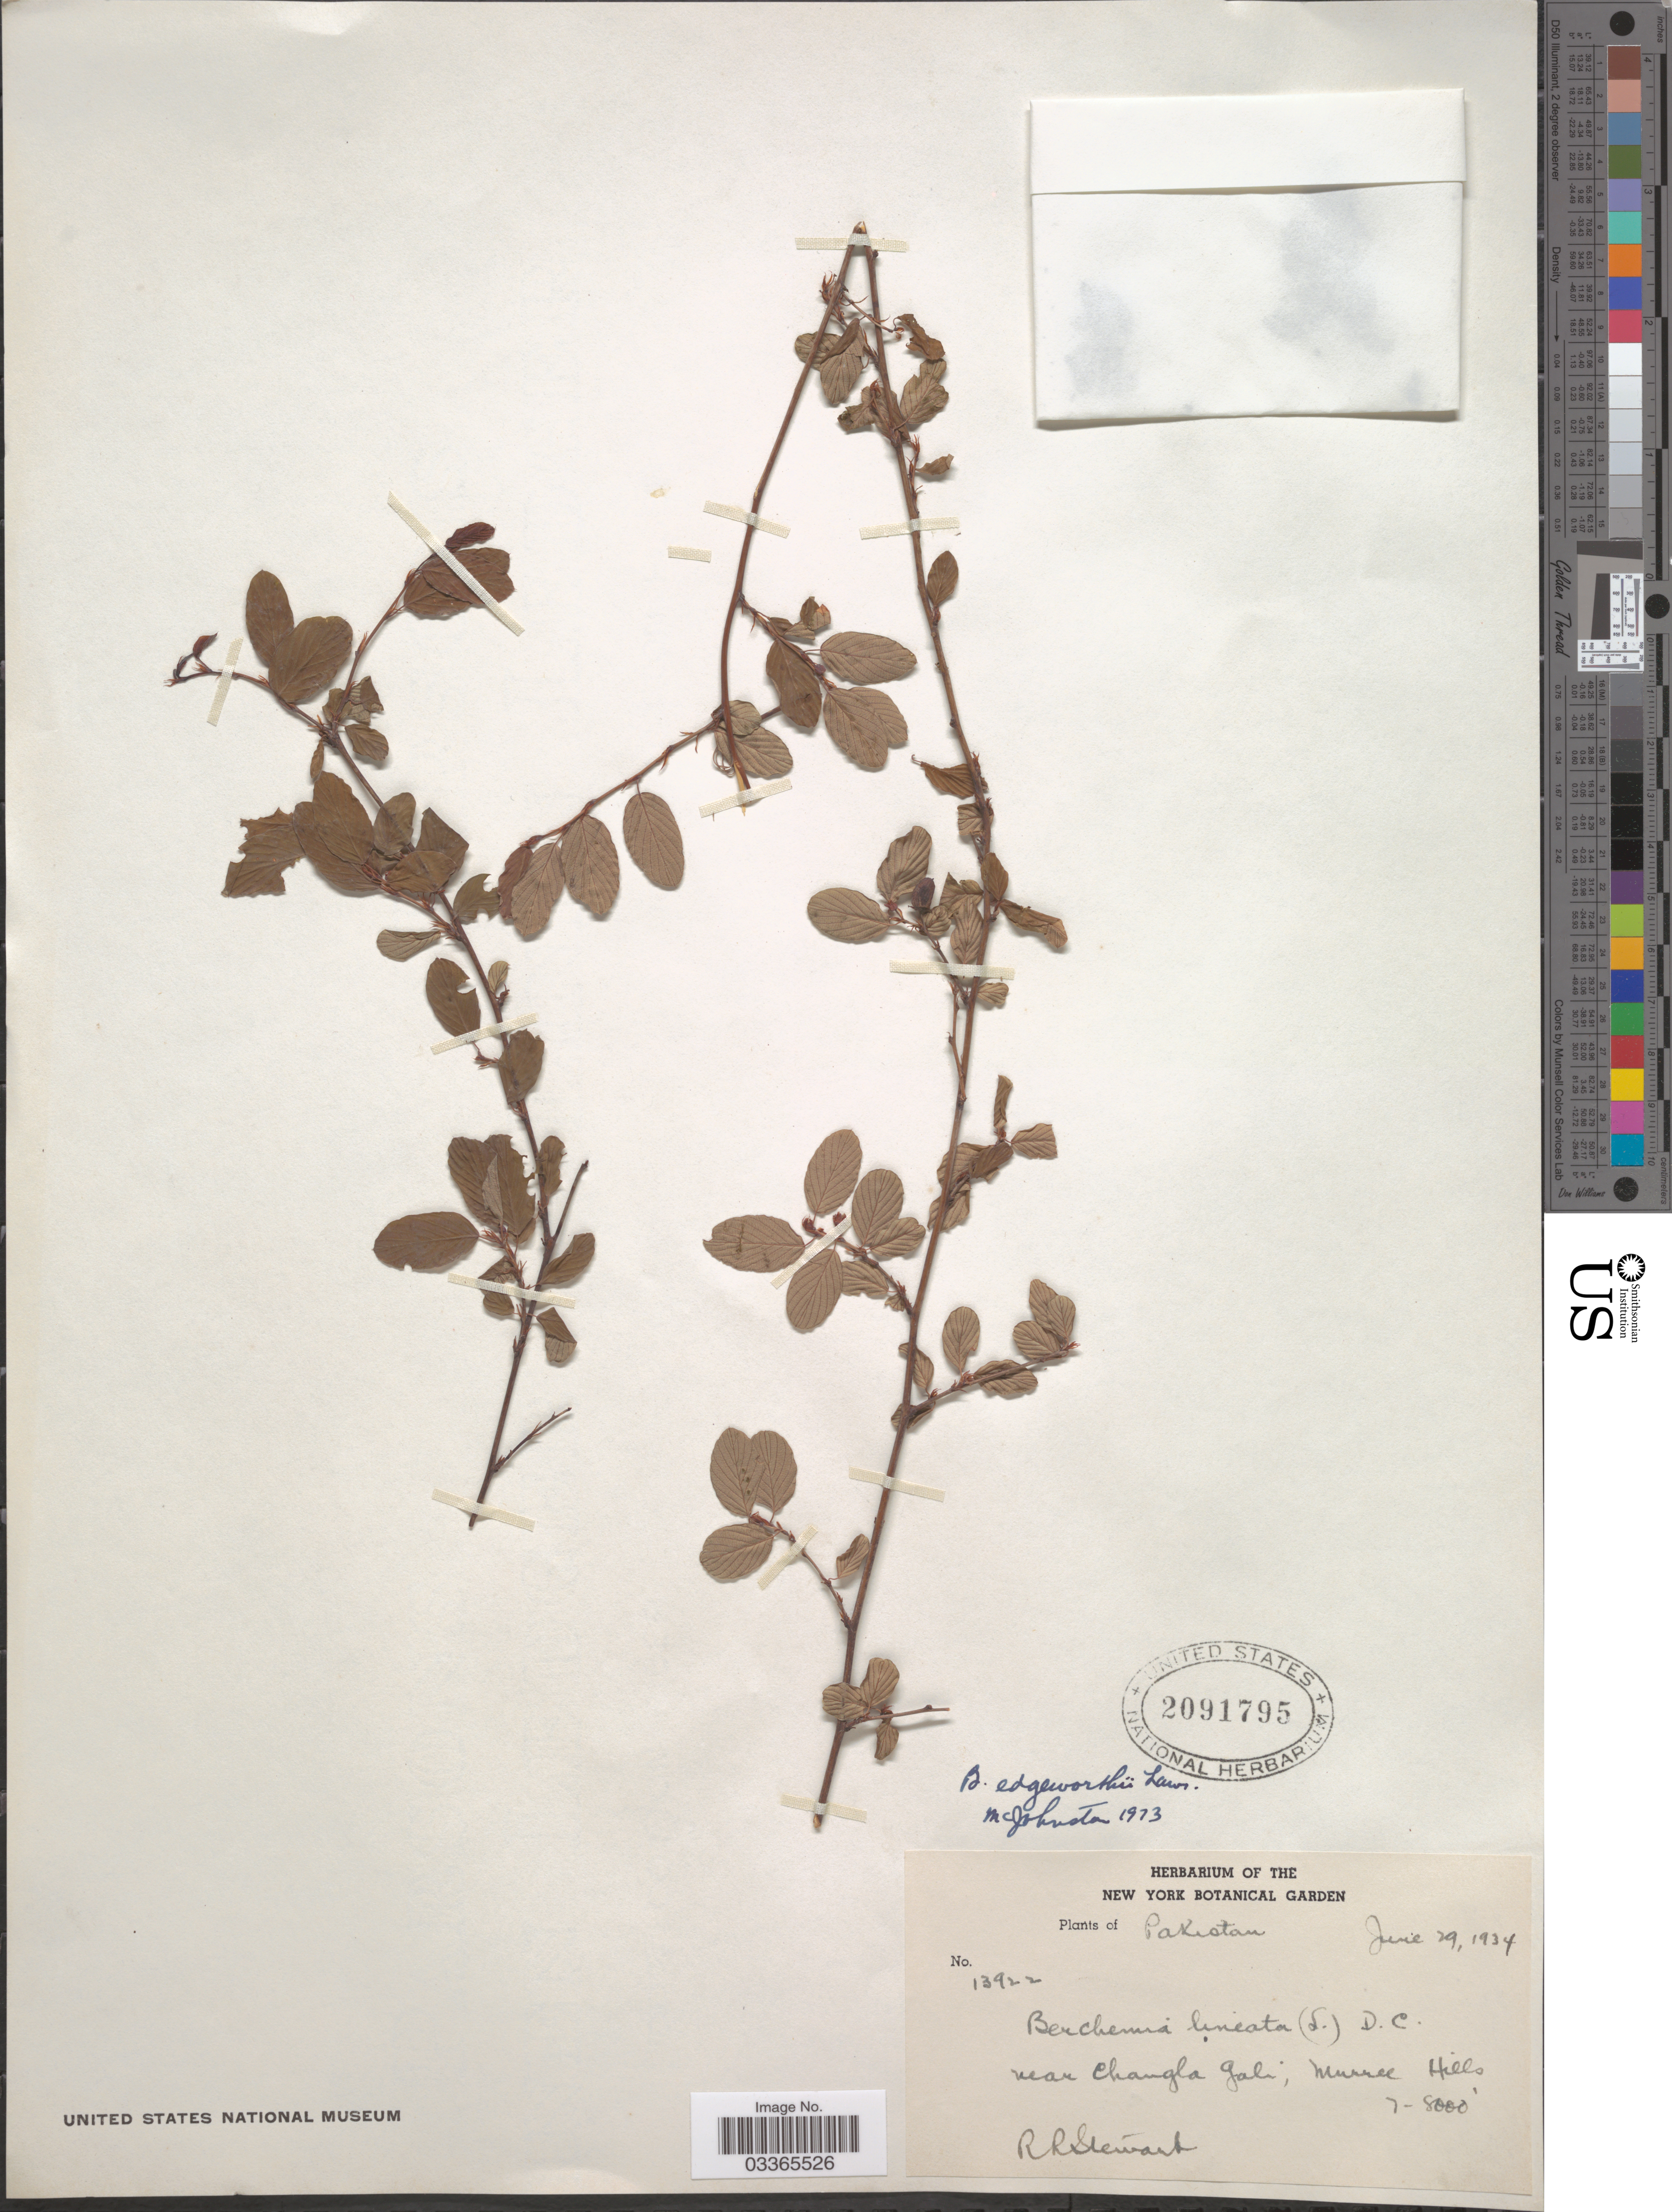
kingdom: Plantae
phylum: Tracheophyta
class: Magnoliopsida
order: Rosales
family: Rhamnaceae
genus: Berchemia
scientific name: Berchemia edgeworthii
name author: M.A. Lawson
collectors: R. Stewart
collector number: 13922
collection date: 1934-06-29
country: Pakistan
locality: Near Changla Gali, Murree Hills.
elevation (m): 2134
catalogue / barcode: US 2091795